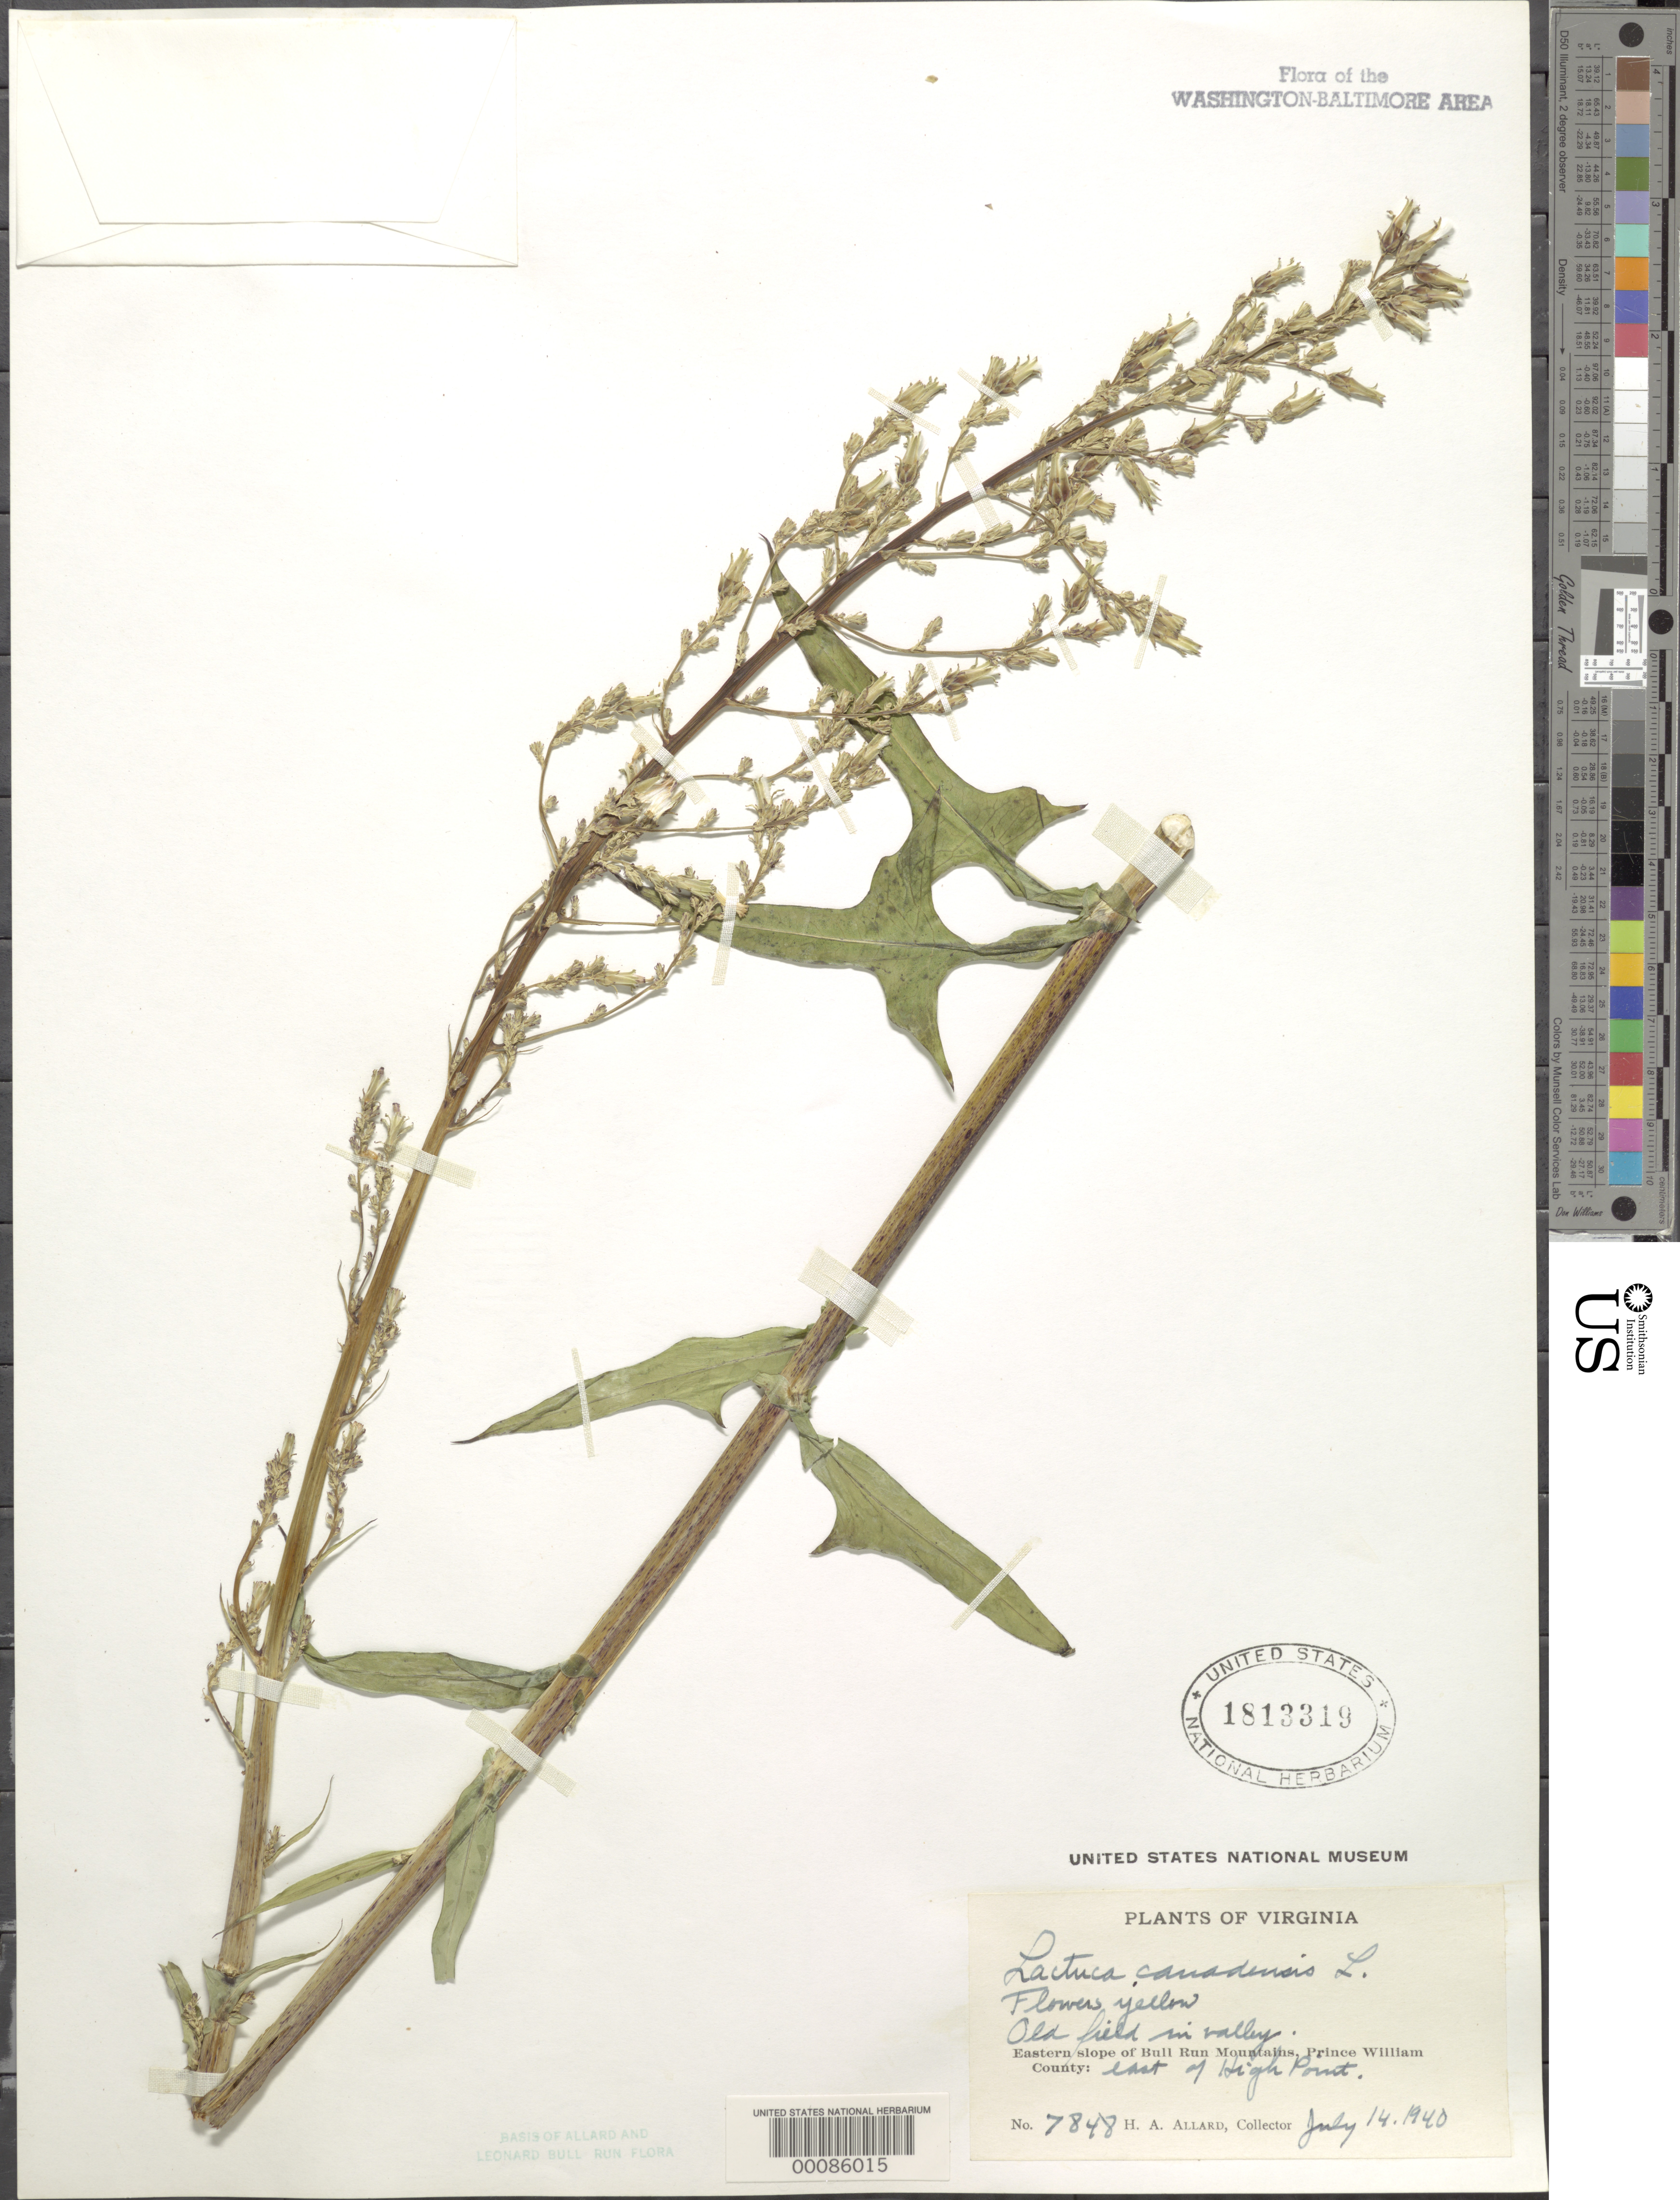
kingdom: Plantae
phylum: Tracheophyta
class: Magnoliopsida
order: Asterales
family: Asteraceae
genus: Lactuca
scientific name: Lactuca canadensis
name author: L.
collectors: H. A. Allard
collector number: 7848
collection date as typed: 14 Jul 1940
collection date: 1940-07-14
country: United States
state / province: Virginia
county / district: Prince William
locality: East of High Point eastern slope of Bull Run Mountains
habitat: Old field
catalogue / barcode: US 1813319